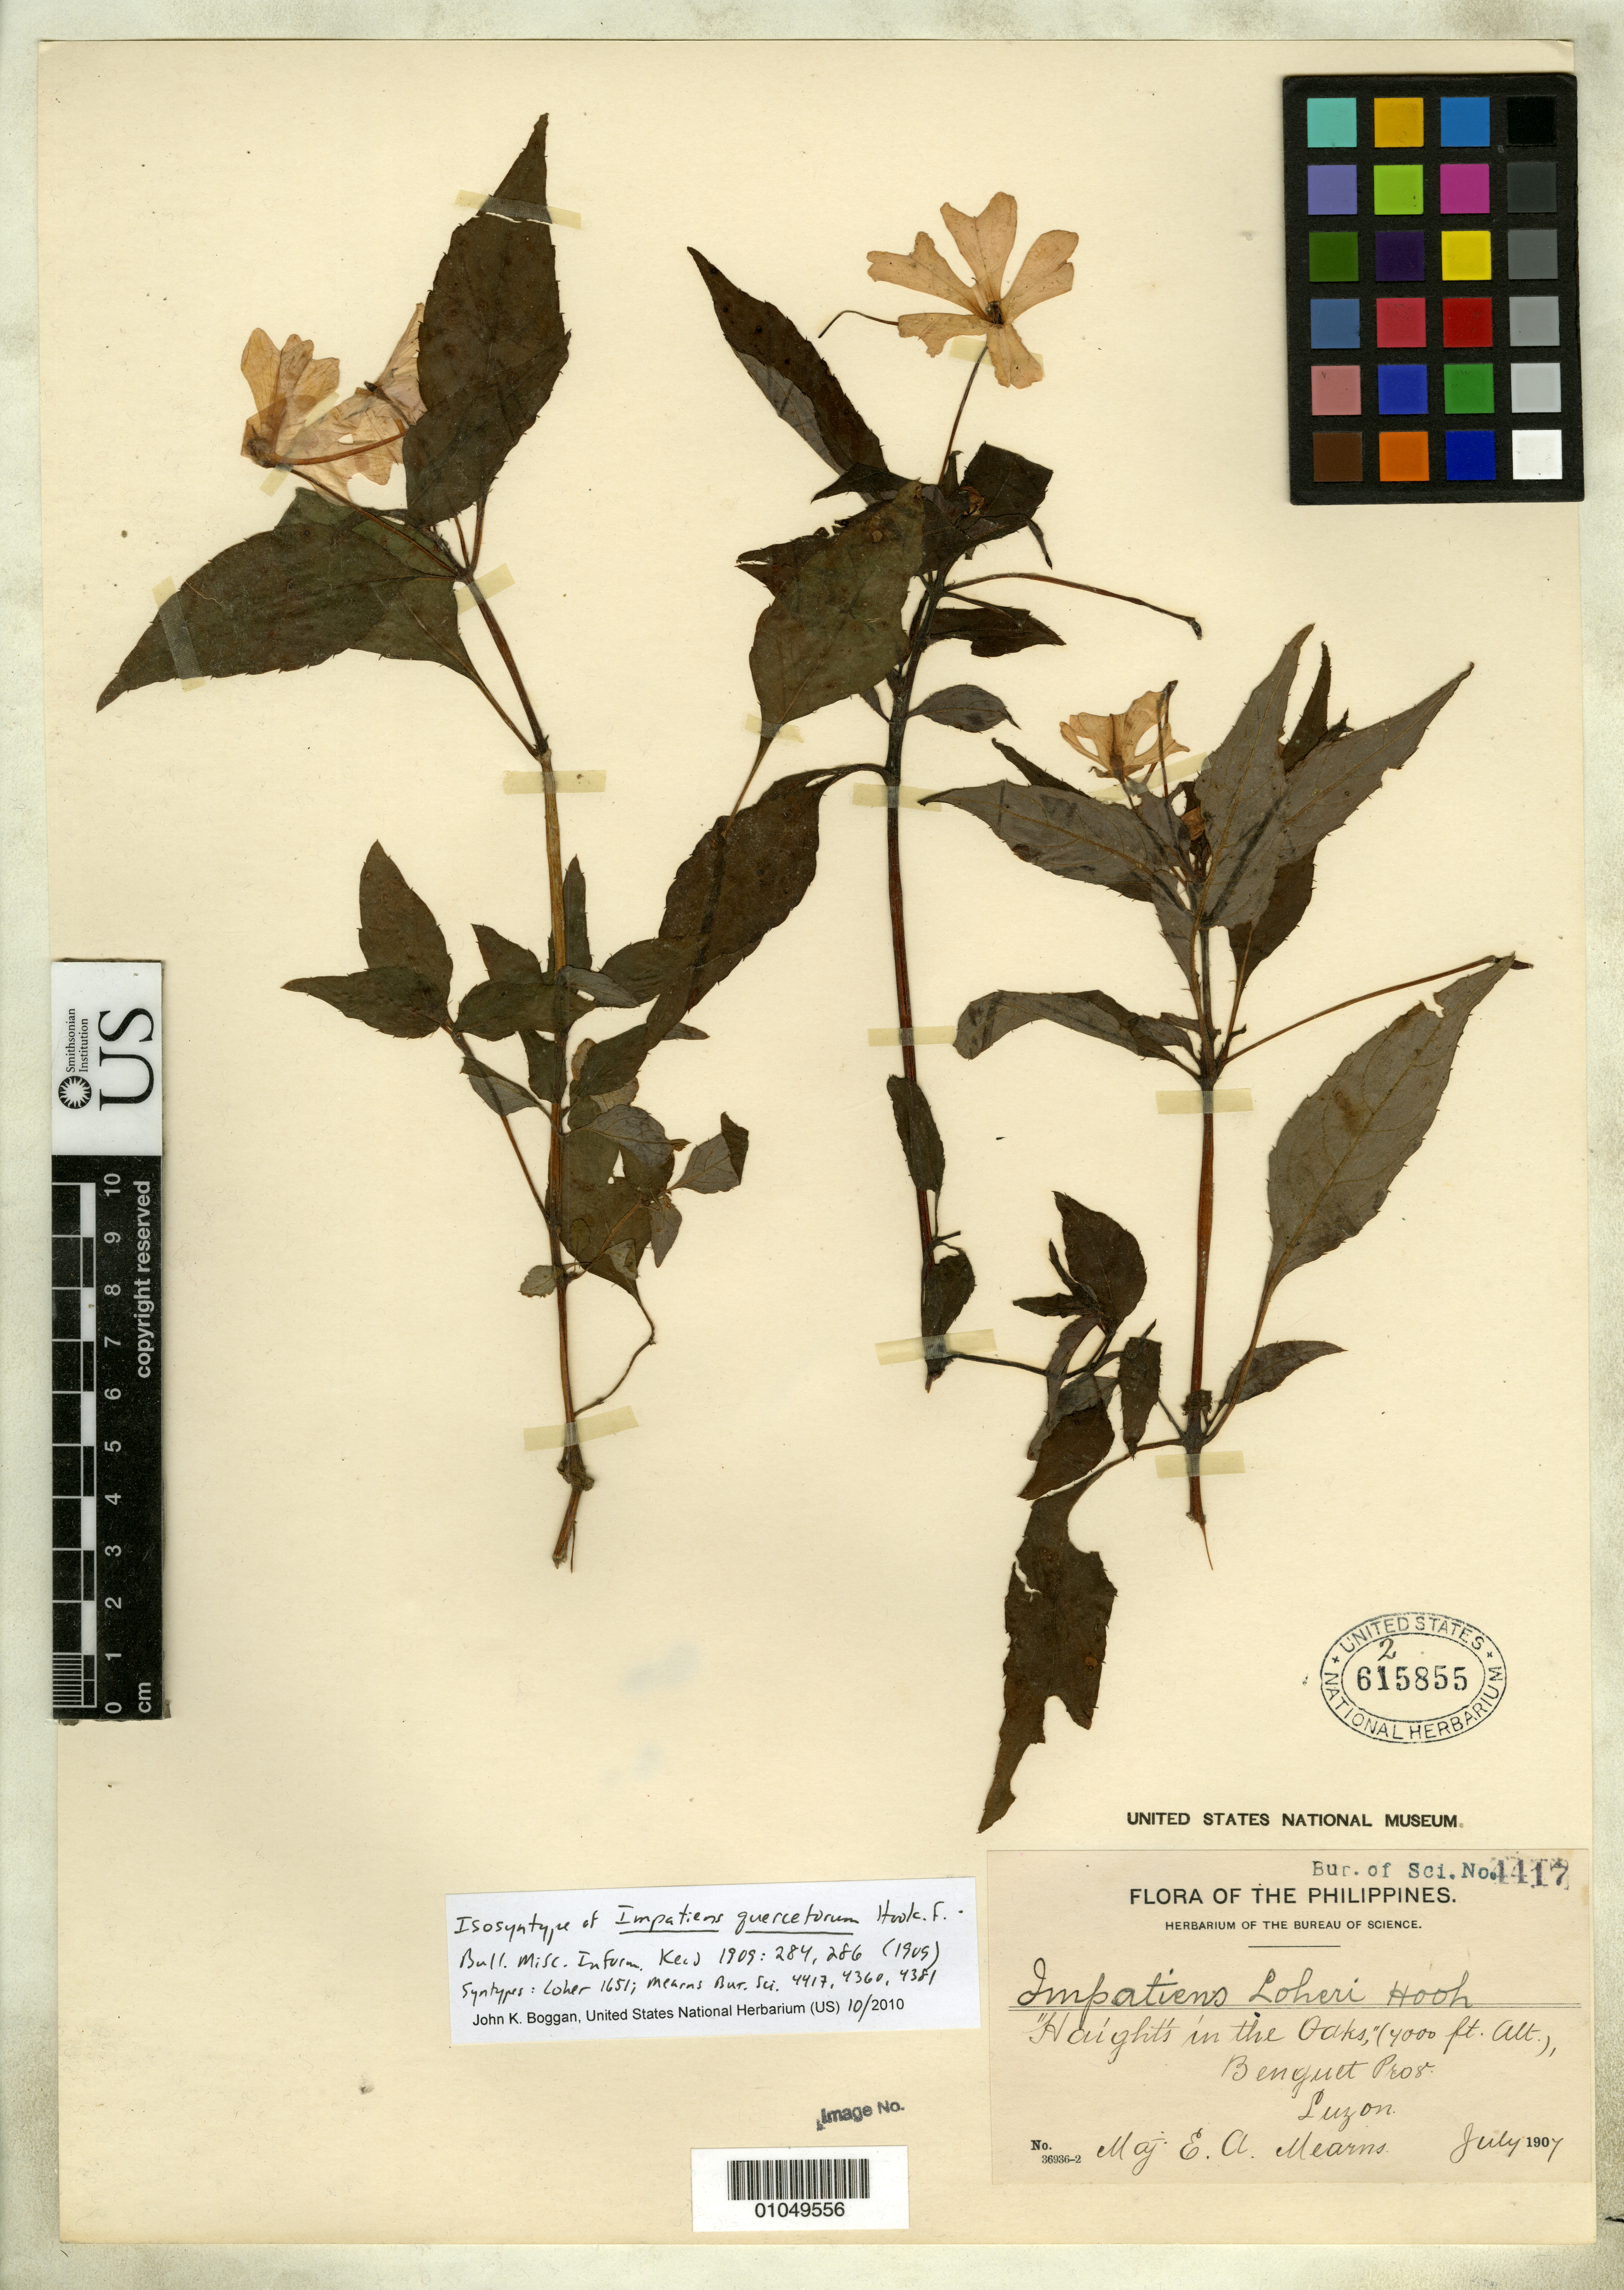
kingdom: Plantae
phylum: Tracheophyta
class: Magnoliopsida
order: Ericales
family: Balsaminaceae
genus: Impatiens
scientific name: Impatiens quercetorum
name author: Hook. f.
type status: Isosyntype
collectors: E. A. Mearns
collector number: Bur. Sci. 4417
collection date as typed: Jul 1907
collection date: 1907-07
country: Philippines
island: Luzon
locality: "Haight's in the Oaks", Benguet Prov., Luzon.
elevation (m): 1219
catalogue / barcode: US 625855